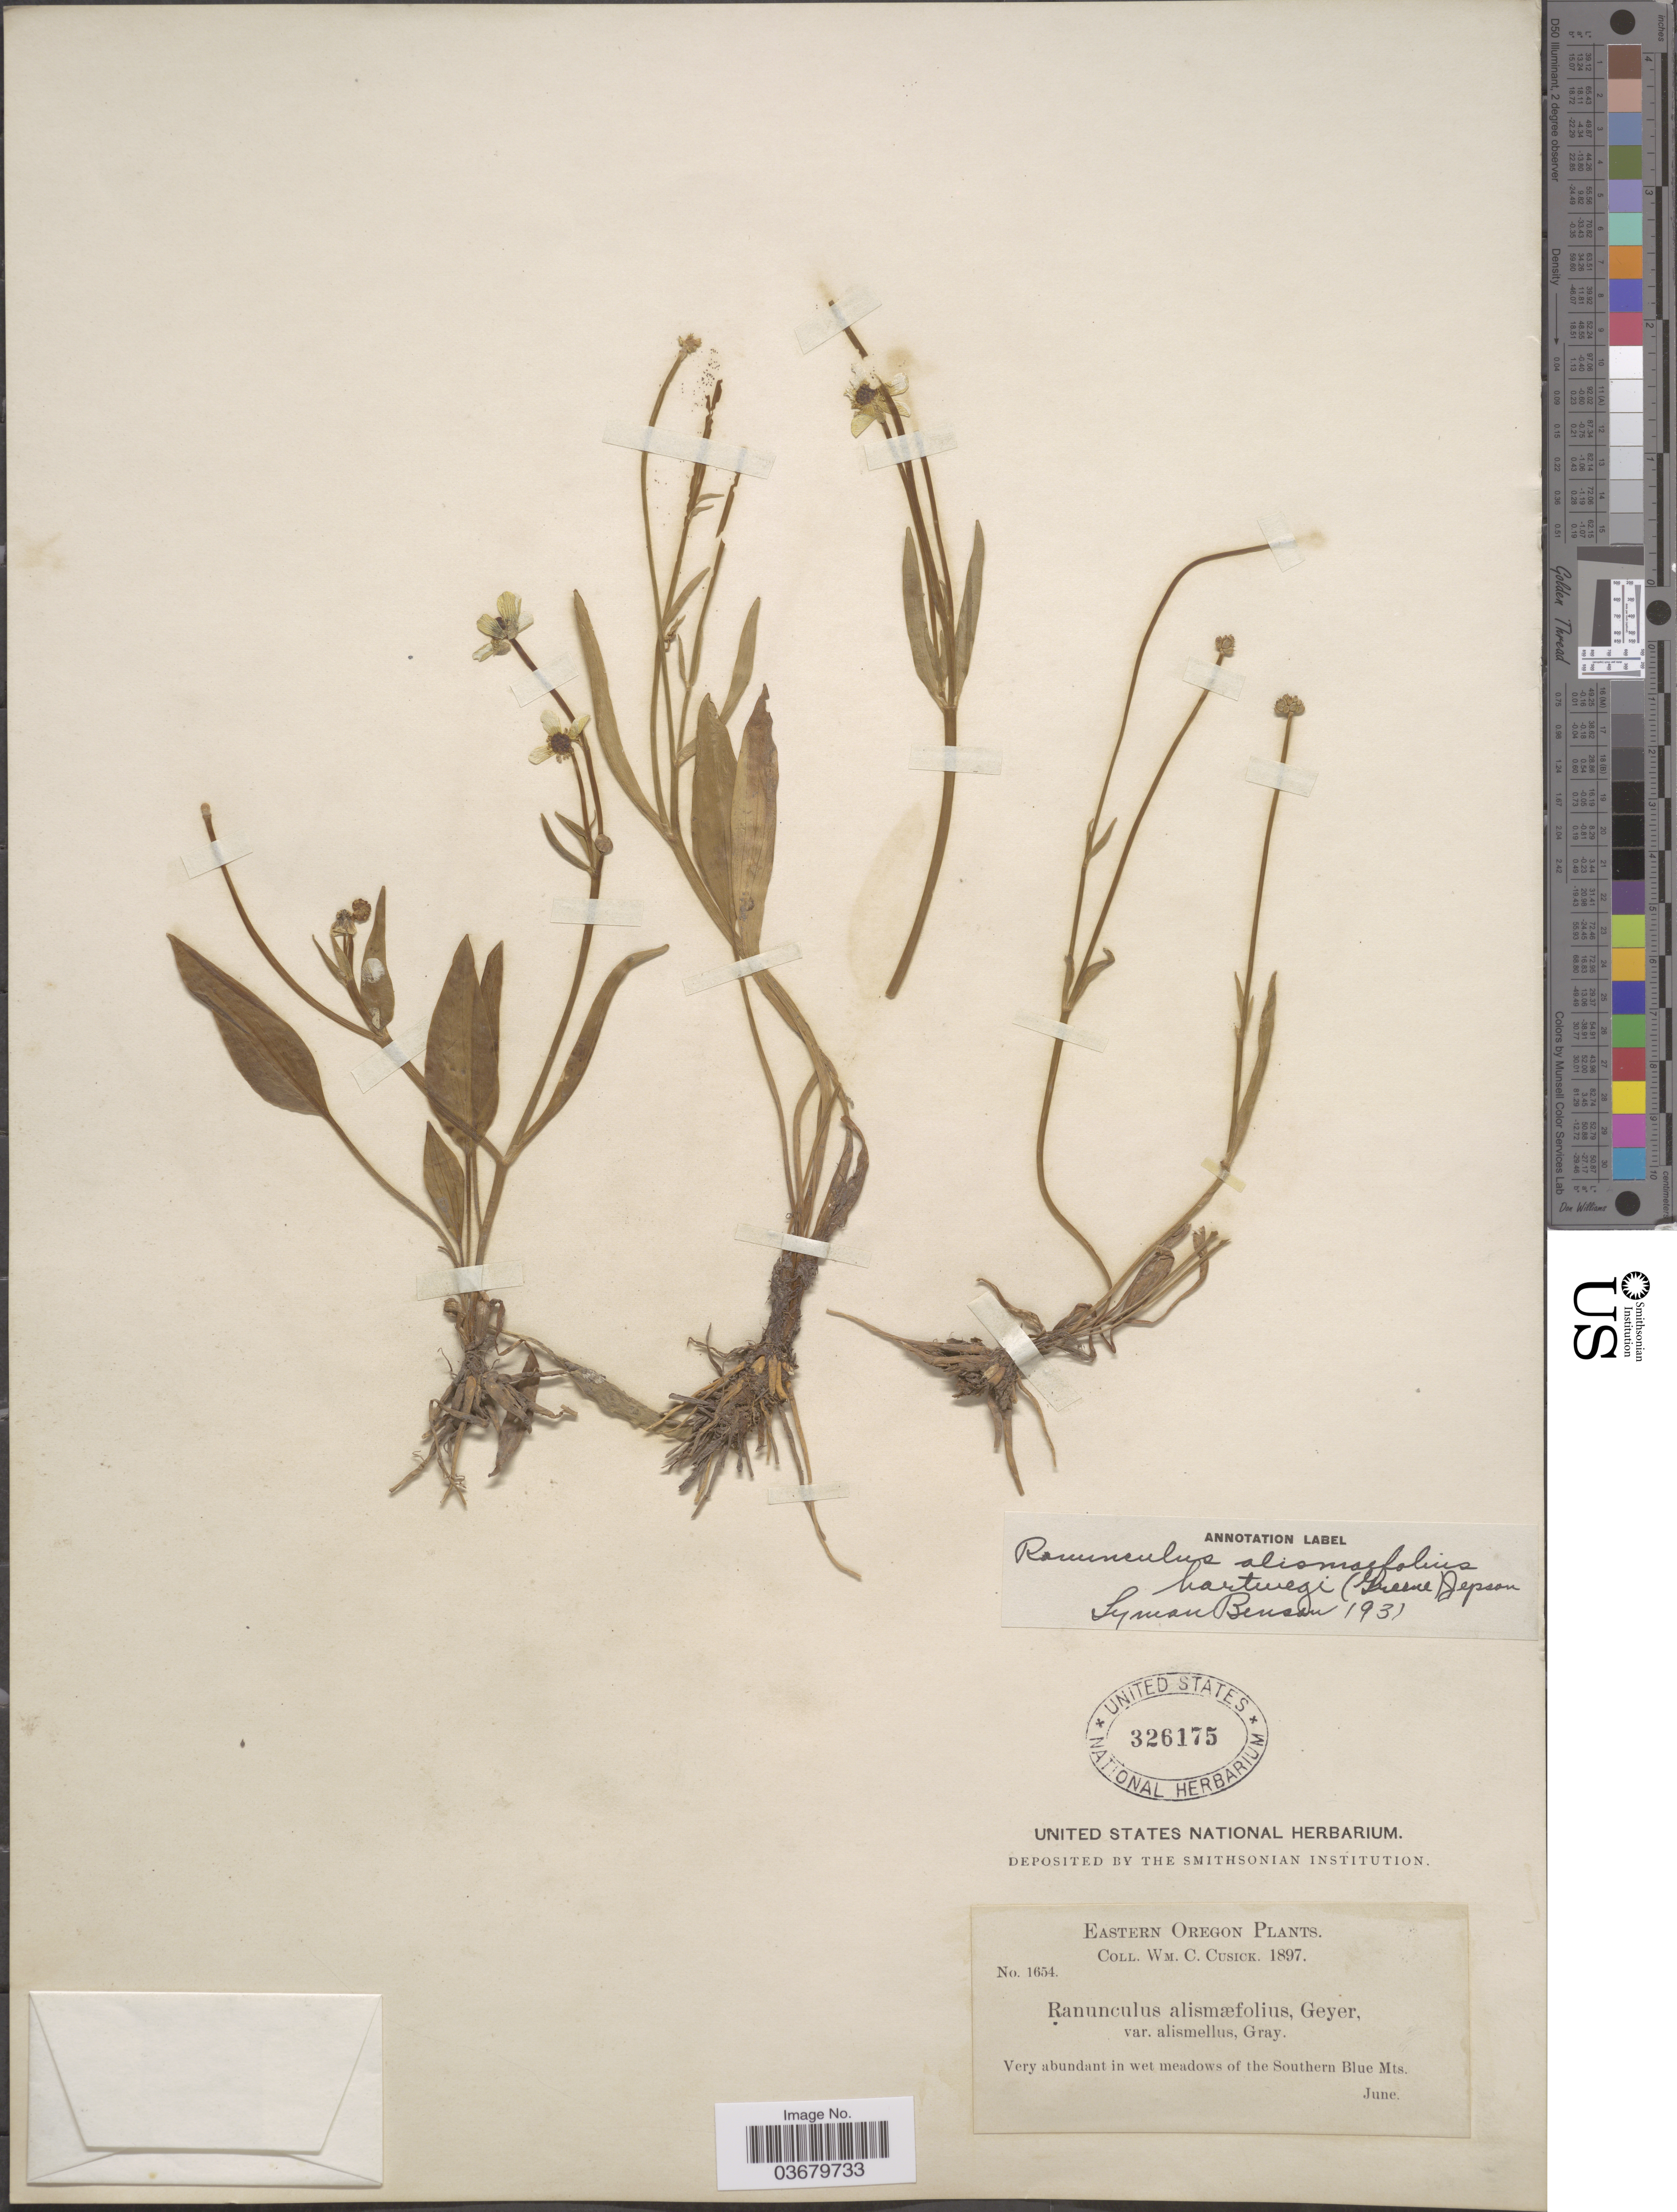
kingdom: Plantae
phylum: Tracheophyta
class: Magnoliopsida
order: Ranunculales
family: Ranunculaceae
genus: Ranunculus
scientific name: Ranunculus alismifolius var. hartwegii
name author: (Greene) Jeps.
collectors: W. C. Cusick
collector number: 1654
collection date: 1897-06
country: United States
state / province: Oregon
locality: Eastern Oregon. The Southern Blue Mts.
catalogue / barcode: US 326175